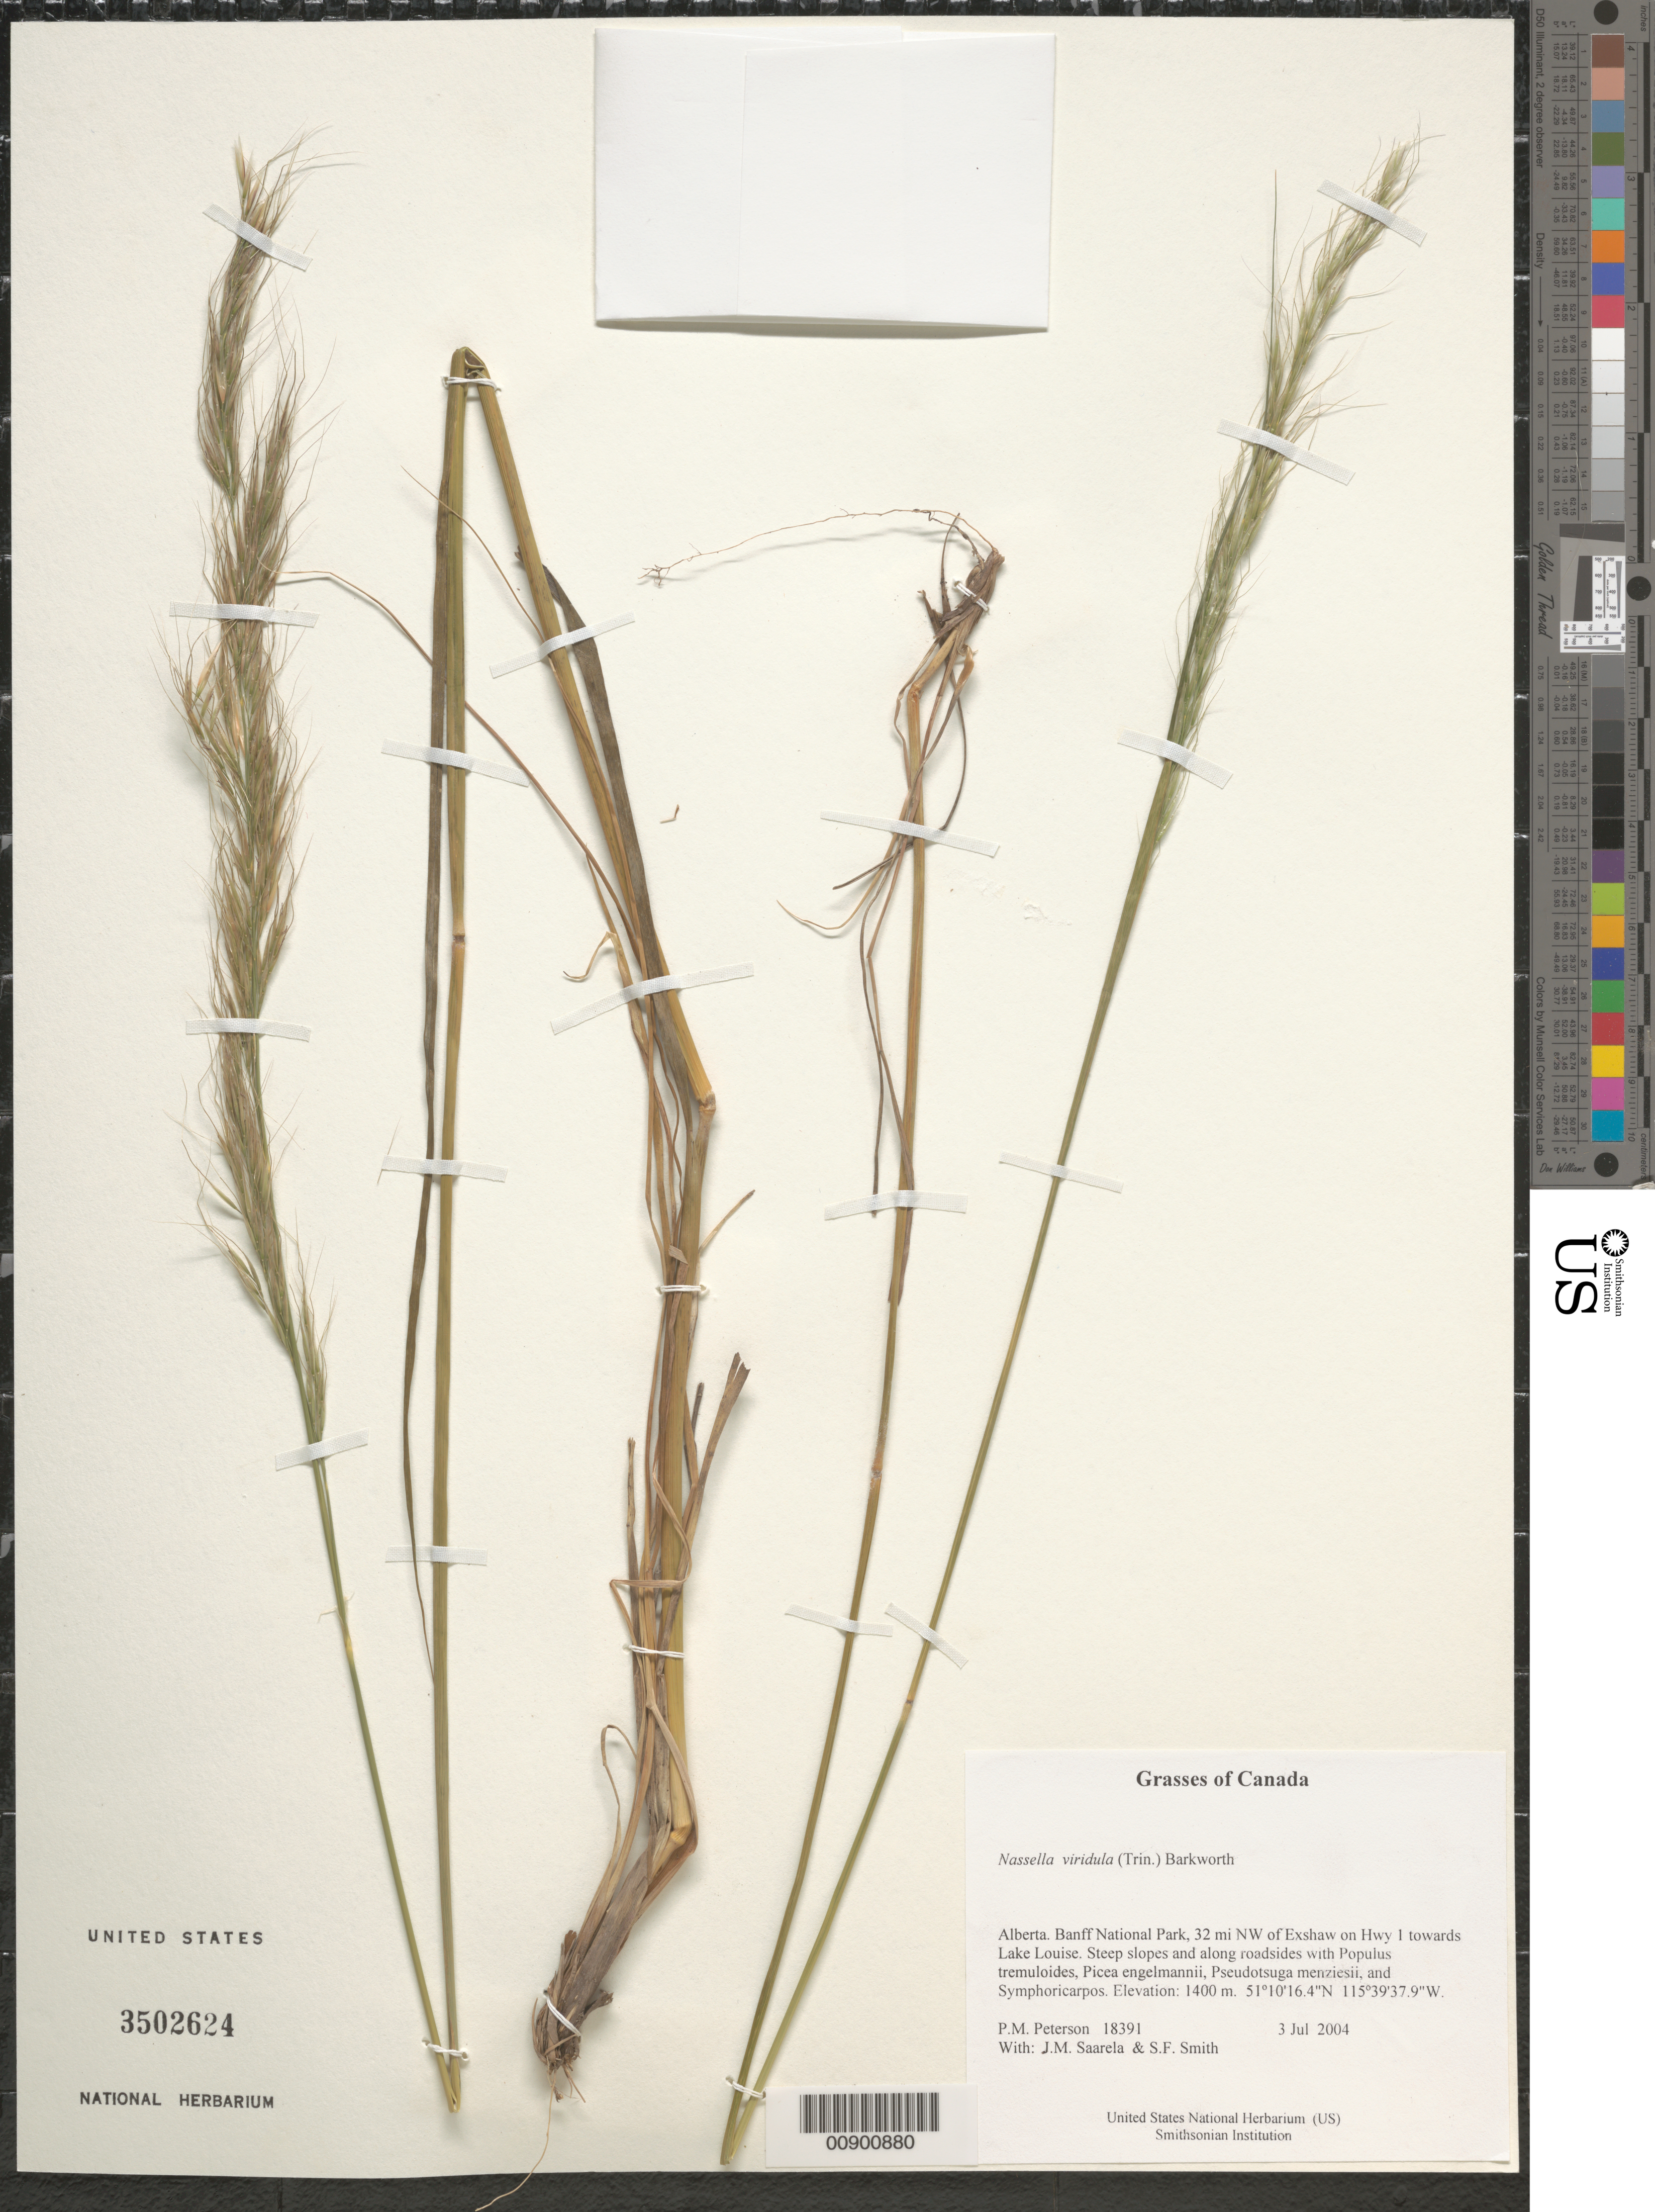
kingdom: Plantae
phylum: Tracheophyta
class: Liliopsida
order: Poales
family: Poaceae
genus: Nassella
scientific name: Nassella viridula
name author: (Trin.) Barkworth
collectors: P. M. Peterson, J. Saarela & S.F. Smith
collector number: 18391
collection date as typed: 03 Jul 2004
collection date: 2004-07-03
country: Canada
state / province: Alberta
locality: Banff National Park, 32 mi NW of Exshaw on Hwy 1 towards Lake Louise. Steep slopes and along roadsides with Populus tremuloides, Picea engelmannii, Pseudotsuga menziesii, and Symphoricarpos.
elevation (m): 1400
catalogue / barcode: US 3502624